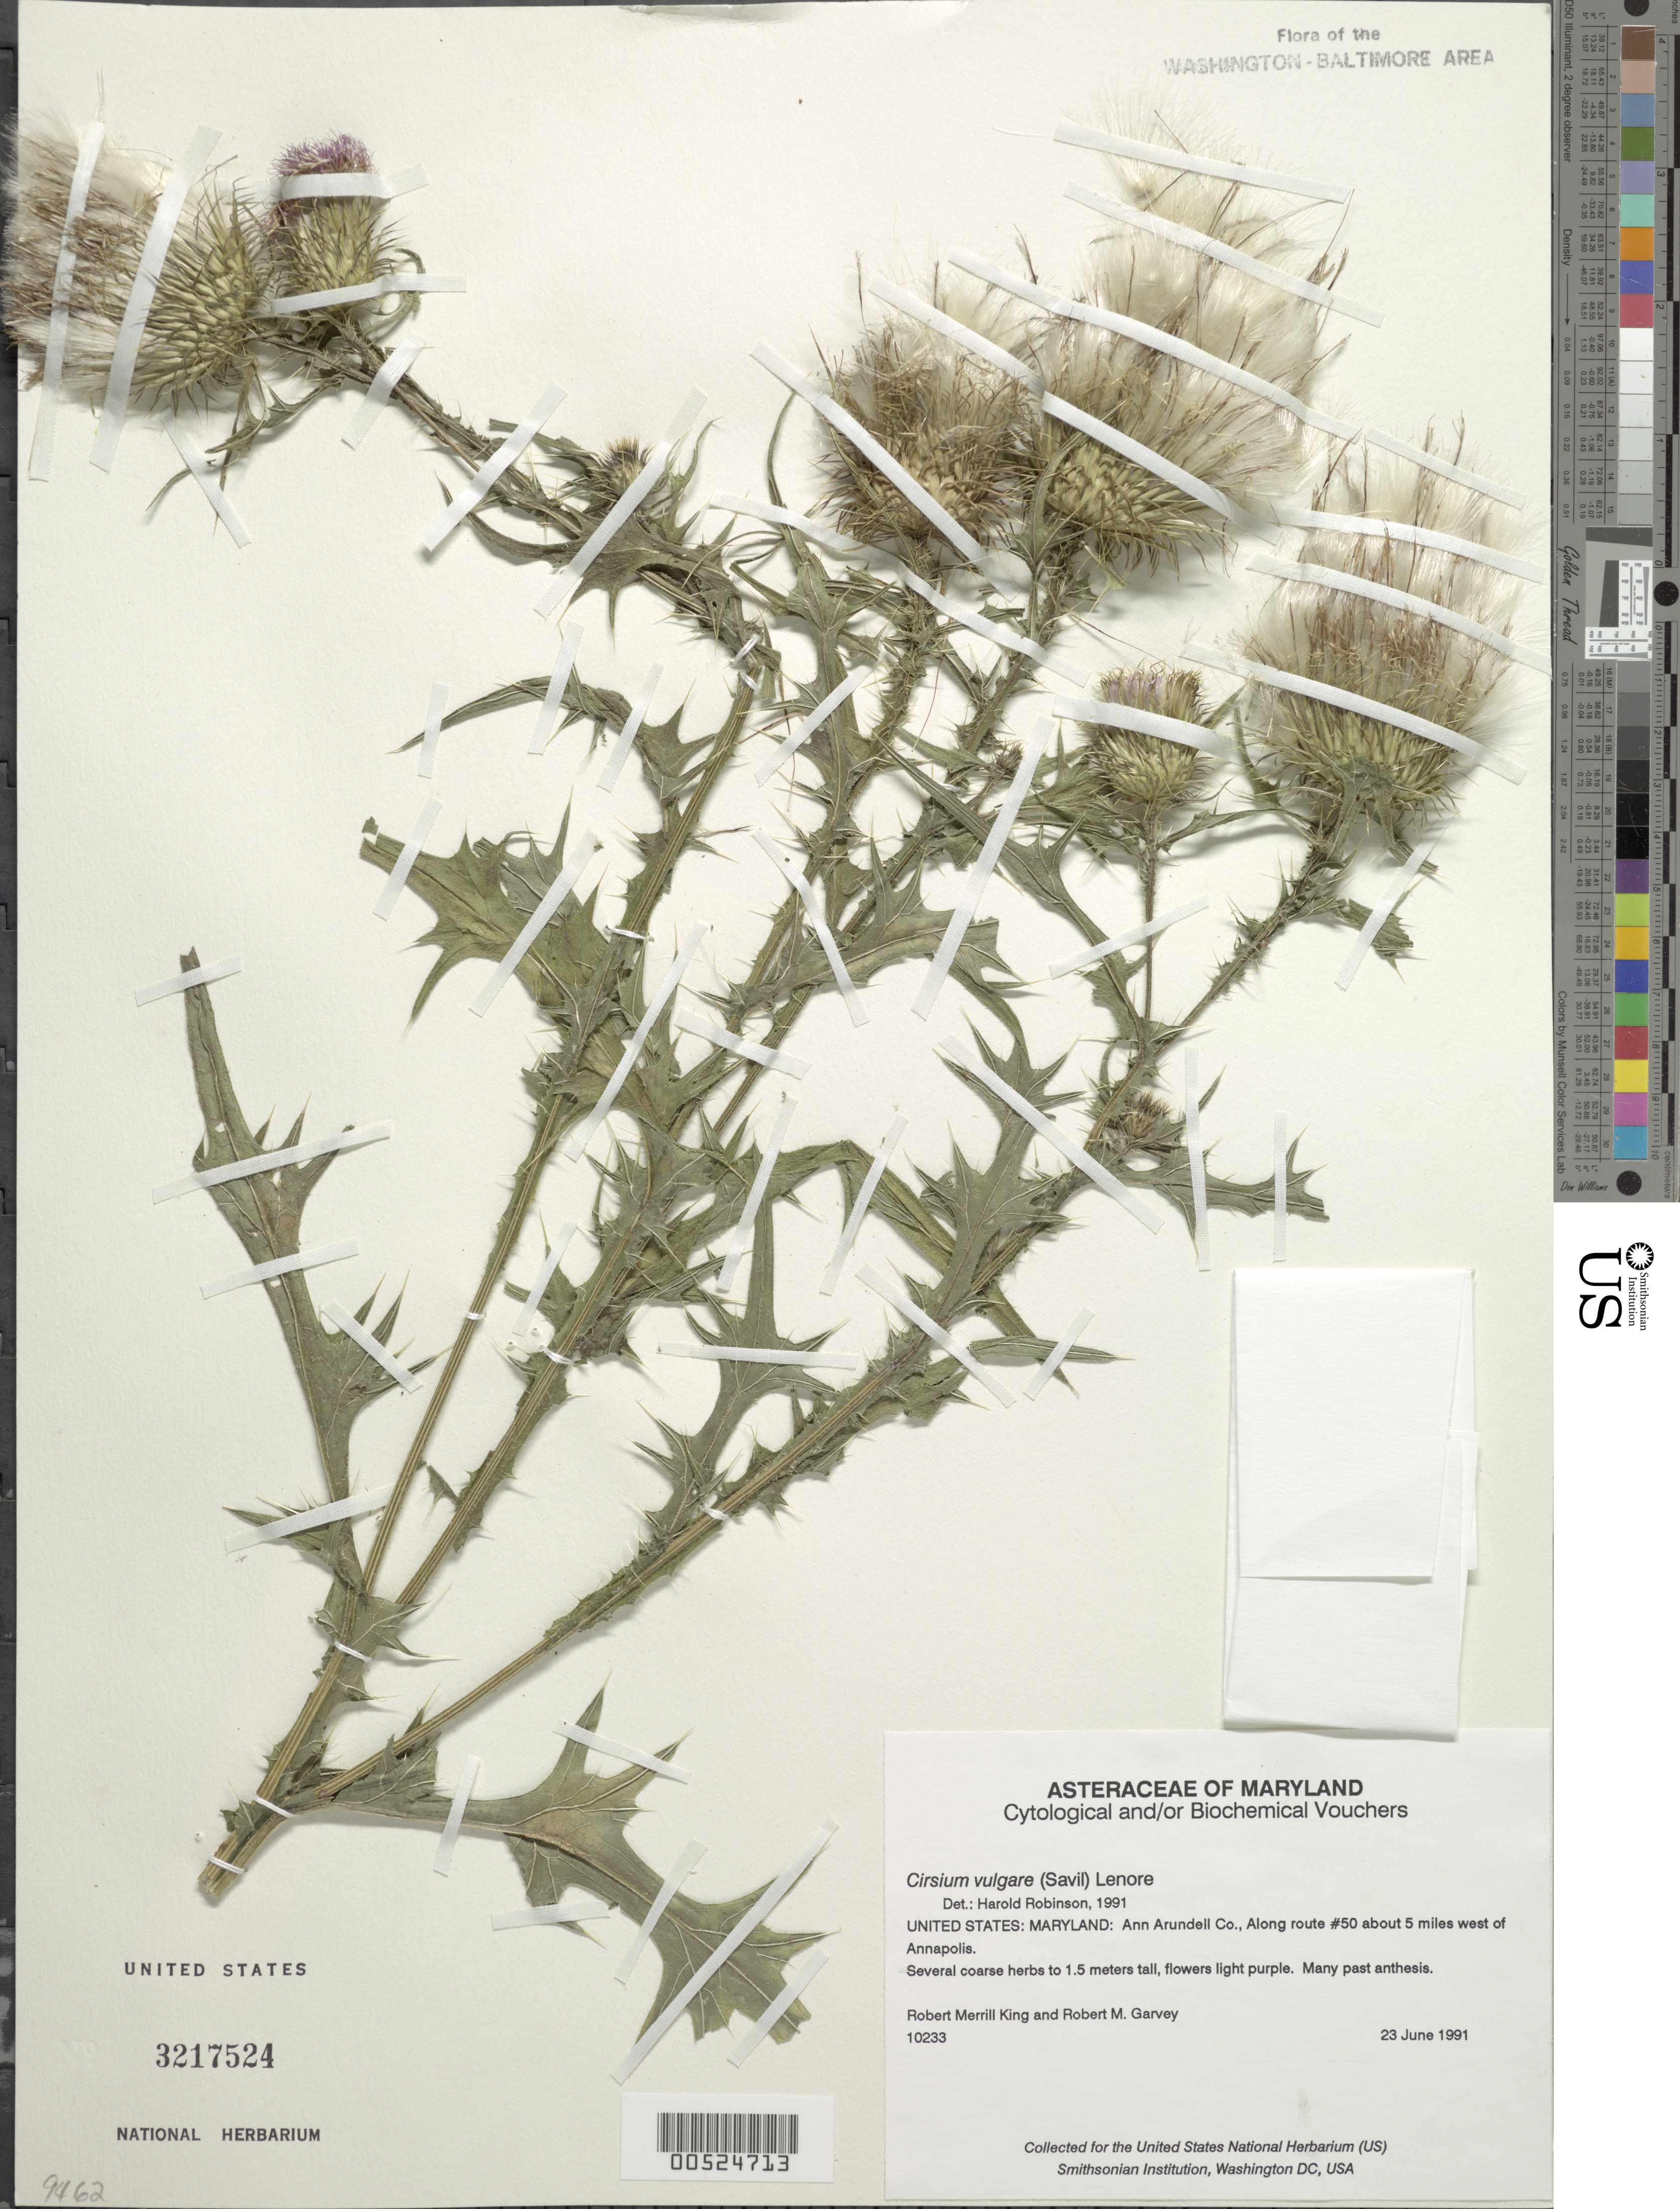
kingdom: Plantae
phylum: Tracheophyta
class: Magnoliopsida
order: Asterales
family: Asteraceae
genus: Cirsium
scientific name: Cirsium vulgare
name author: (Savi) Ten.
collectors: R. M. King & R. Garvey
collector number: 10233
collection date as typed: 23 Jun 1991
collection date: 1991-06-23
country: United States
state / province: Maryland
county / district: Anne Arundel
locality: Annapolis, 5 mi. W Of, along Rte. 50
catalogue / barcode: US 3217524